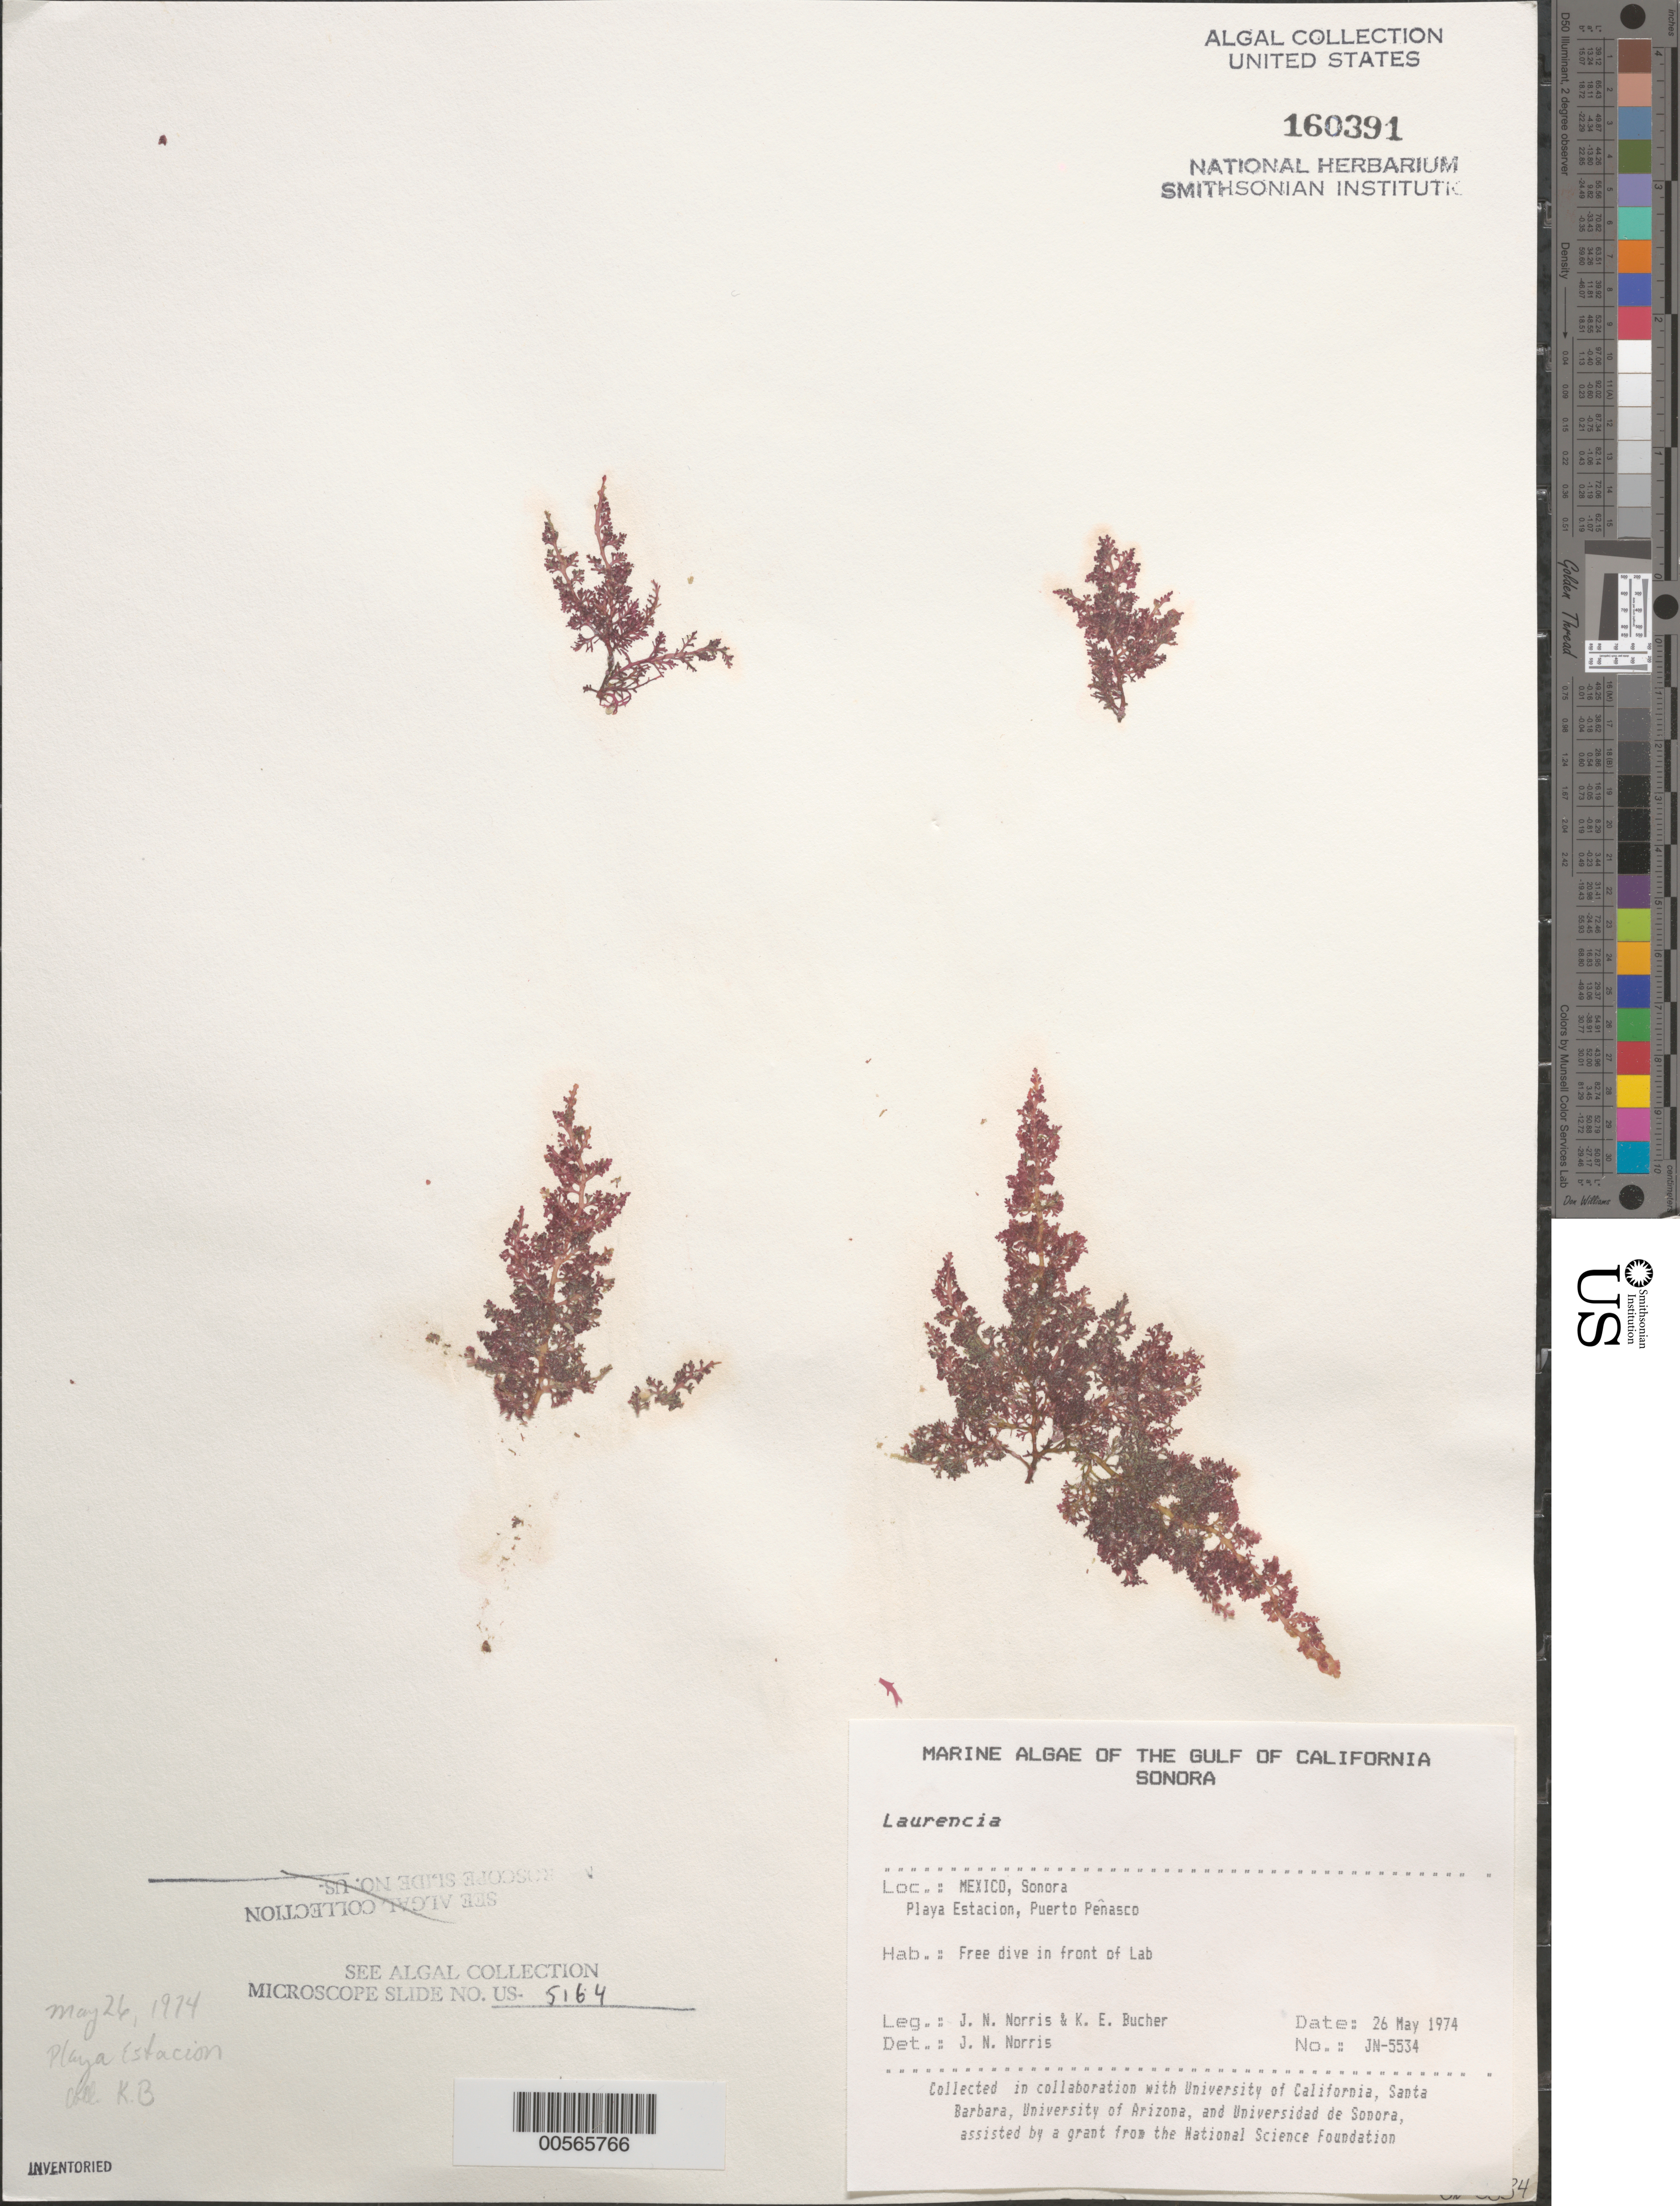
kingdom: Plantae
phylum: Rhodophyta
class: Florideophyceae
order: Ceramiales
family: Rhodomelaceae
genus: Laurencia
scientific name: Laurencia sp.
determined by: Norris, James N.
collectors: J. N. Norris & K. E. Bucher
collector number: JN-5534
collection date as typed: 26 May 1974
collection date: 1974-05-26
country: Mexico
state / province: Sonora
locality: Playa Estacion, Puerto Penasco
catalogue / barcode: US 160391